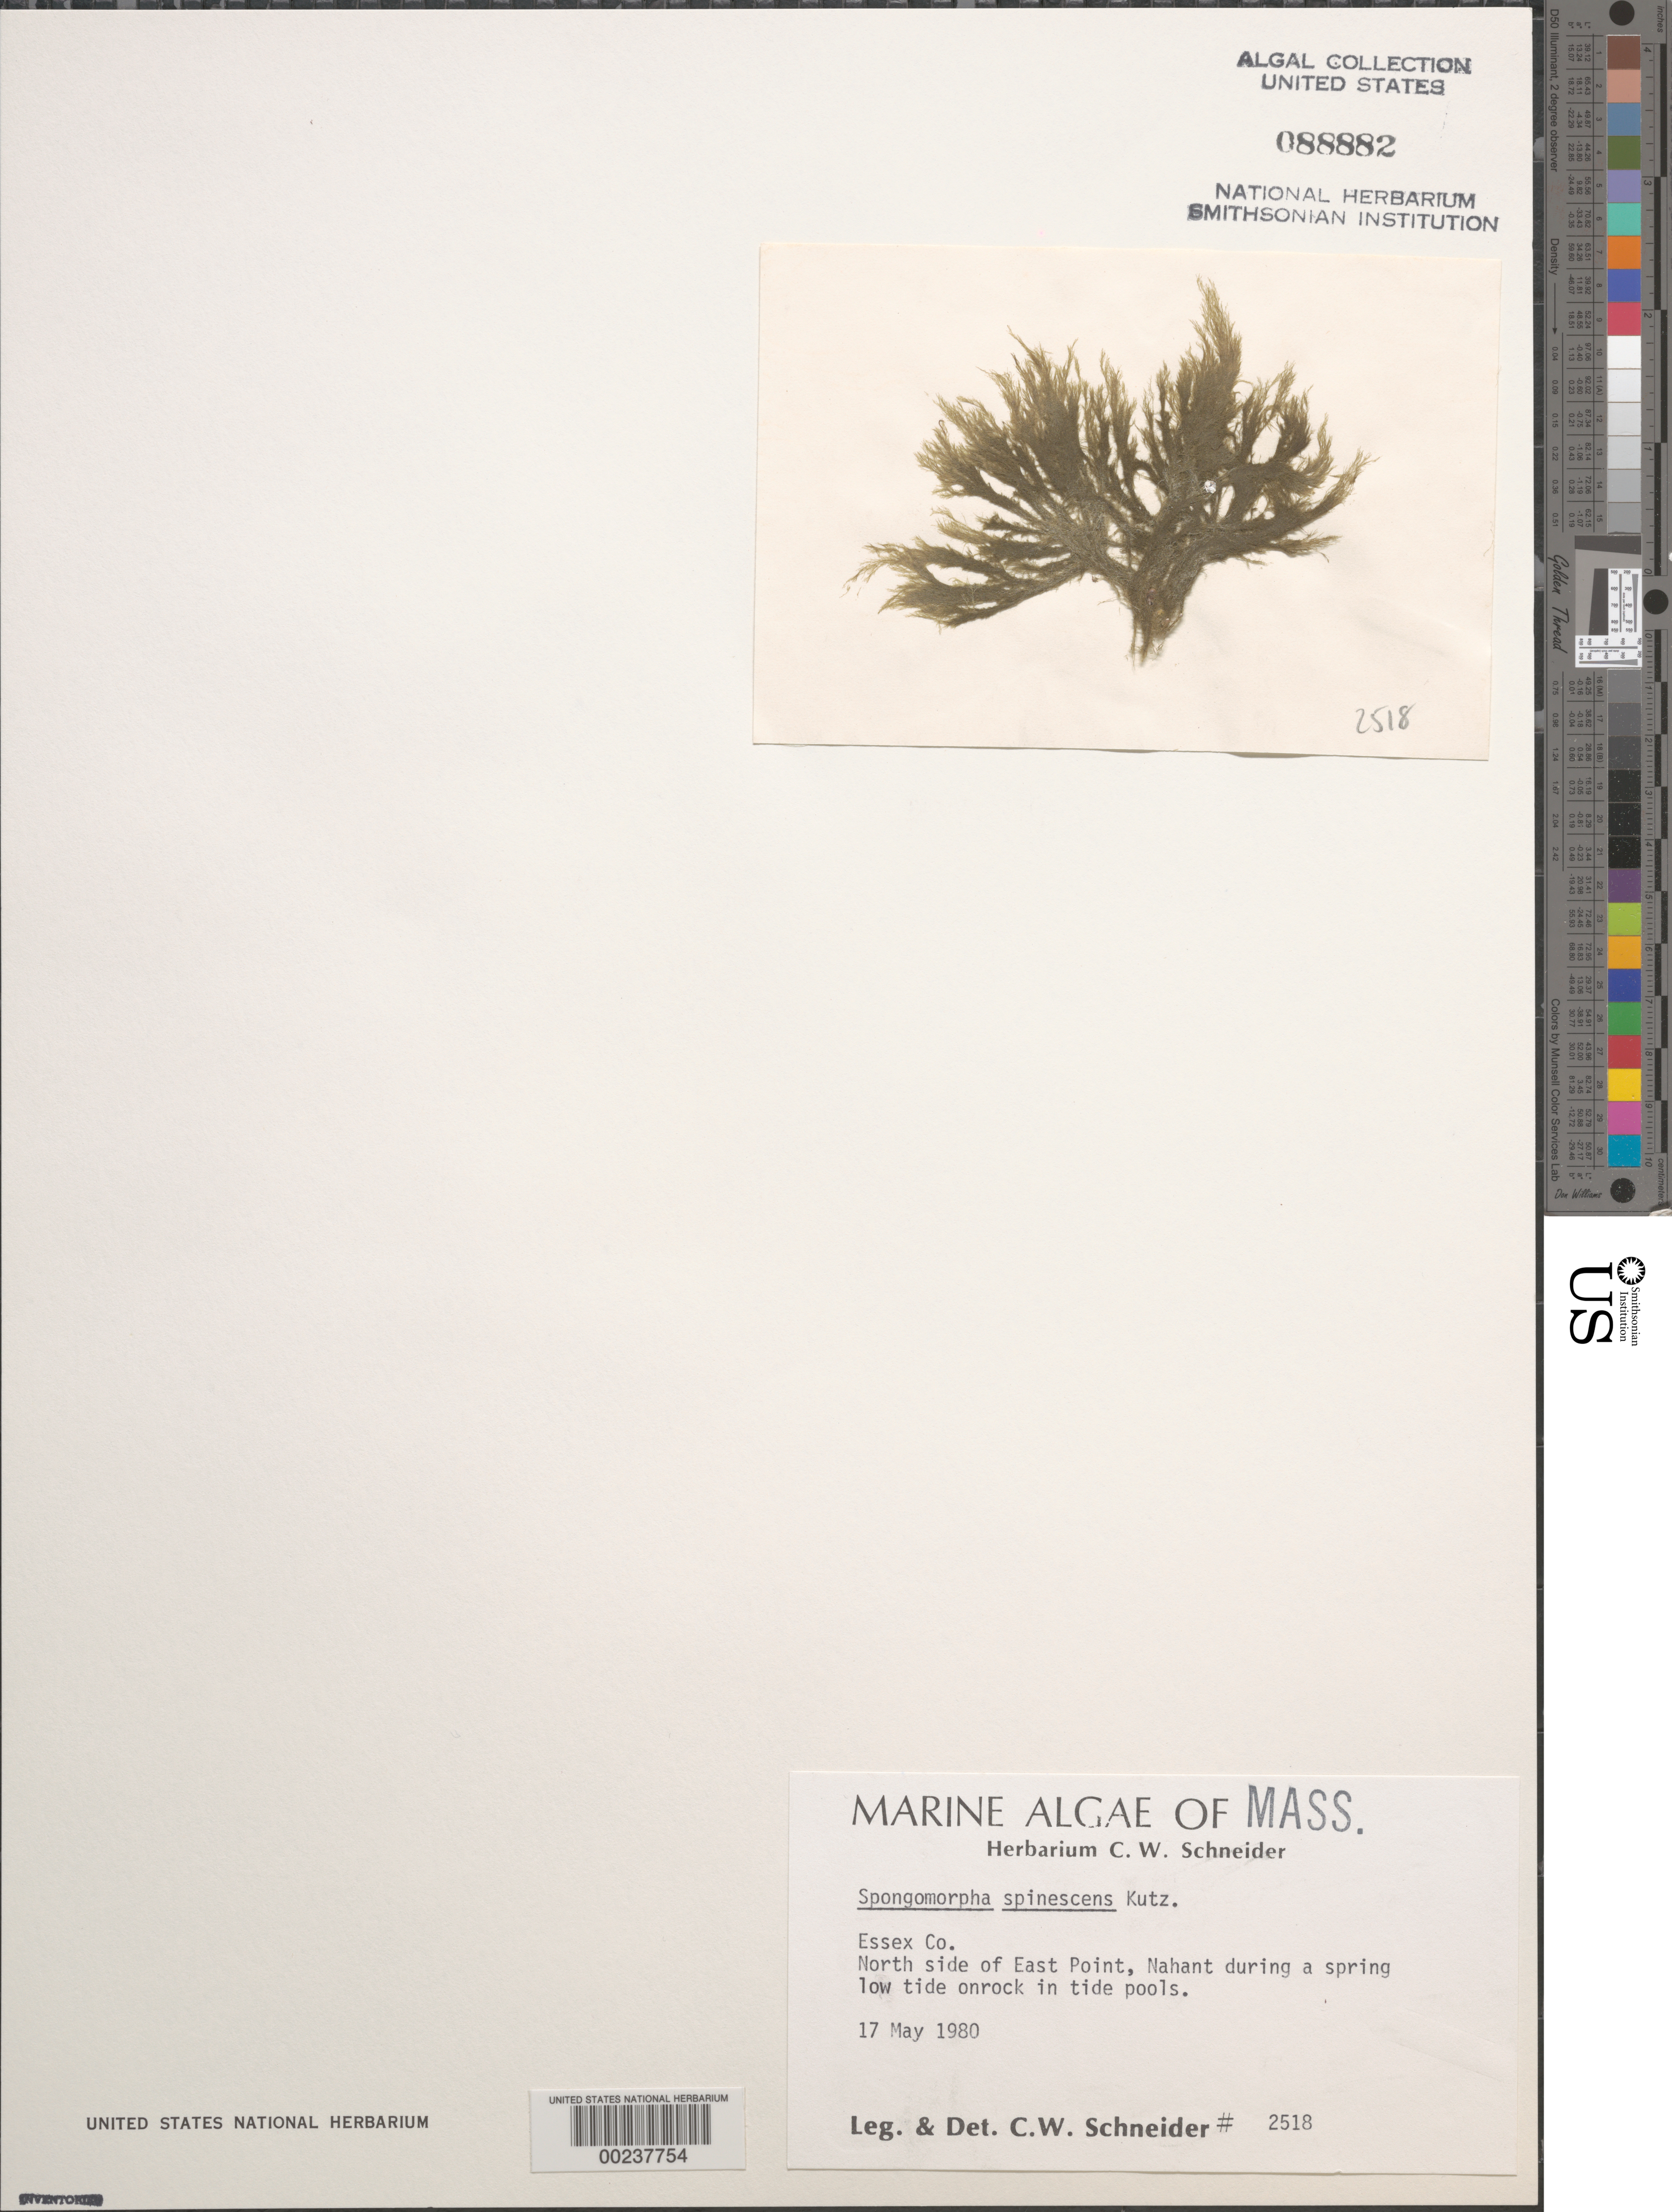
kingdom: Plantae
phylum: Chlorophyta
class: Ulvophyceae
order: Ulotrichales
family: Ulotrichaceae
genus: Acrosiphonia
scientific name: Acrosiphonia spinescens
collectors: C. W. Schneider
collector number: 2518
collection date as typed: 17 May 1980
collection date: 1980-05-17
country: United States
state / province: Massachusetts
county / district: Essex County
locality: East Point, Nahant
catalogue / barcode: US 88882